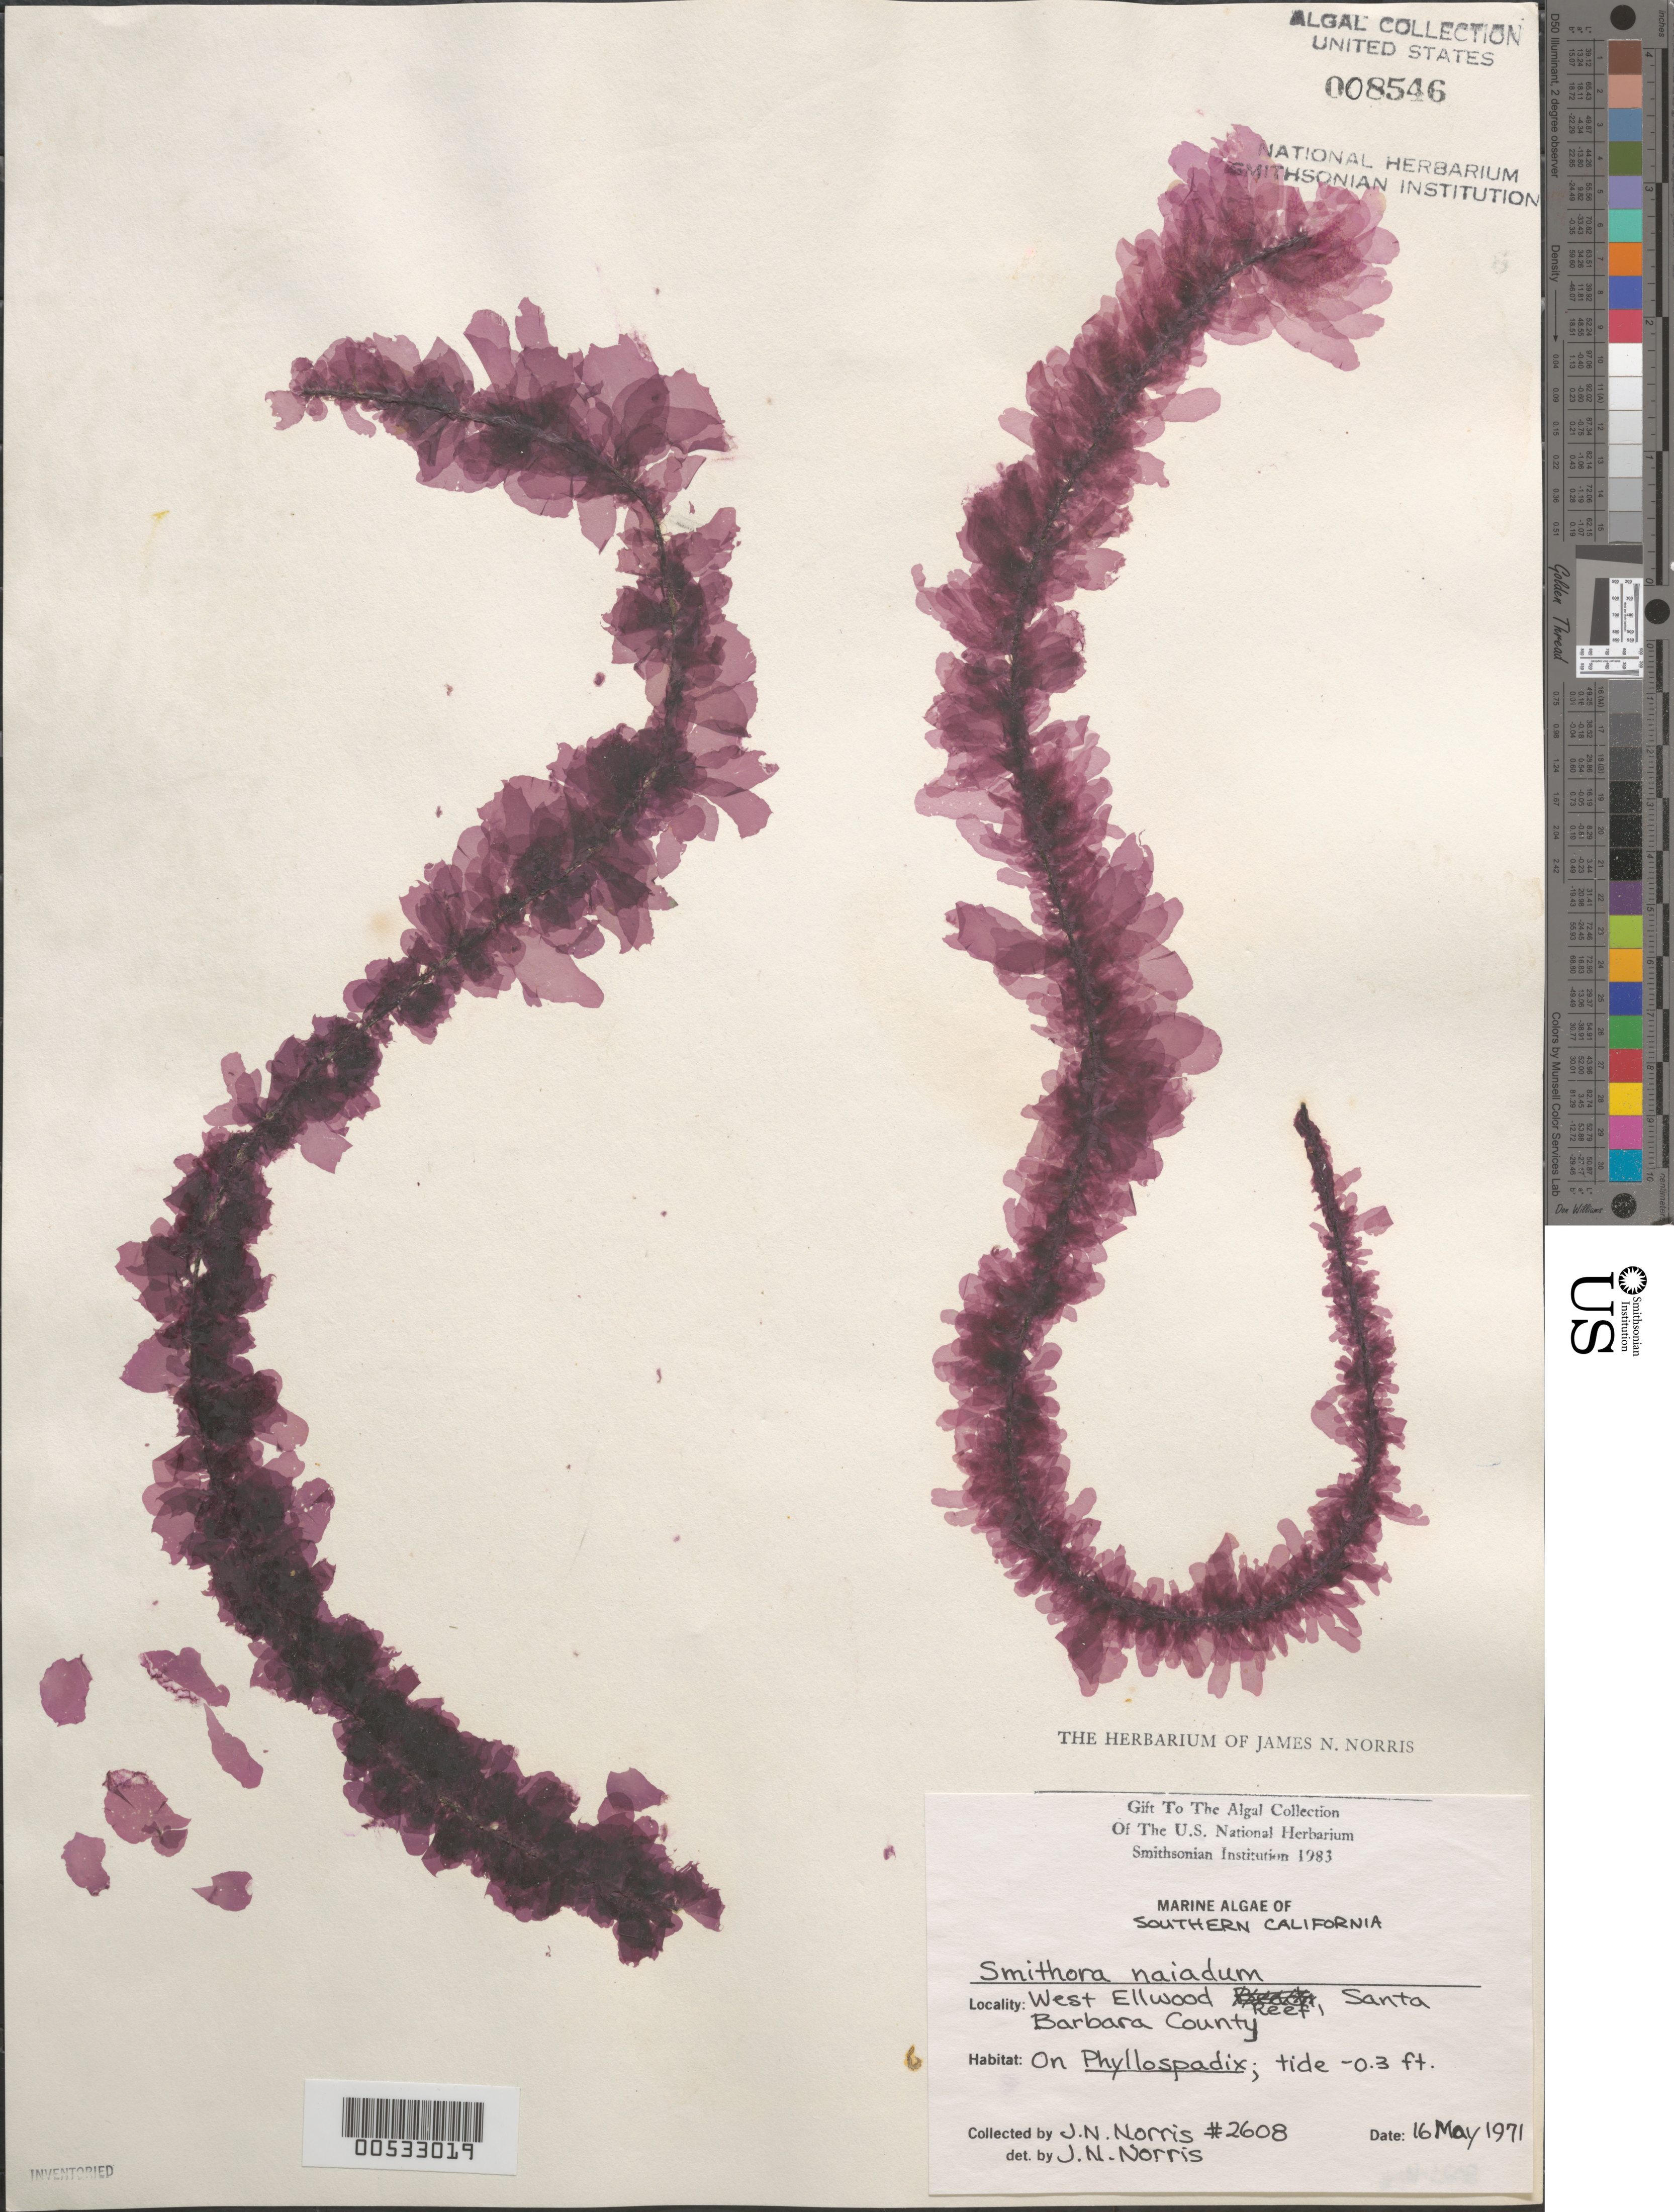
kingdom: Plantae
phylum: Rhodophyta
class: Compsopogonophyceae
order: Erythropeltidales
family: Erythrotrichiaceae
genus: Smithora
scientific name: Smithora naiadum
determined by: Norris, James N.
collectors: J. N. Norris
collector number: JN-2608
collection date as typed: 16 May 1971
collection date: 1971-05-16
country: United States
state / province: California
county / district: Santa Barbara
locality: West Ellwood Reef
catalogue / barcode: US 8546